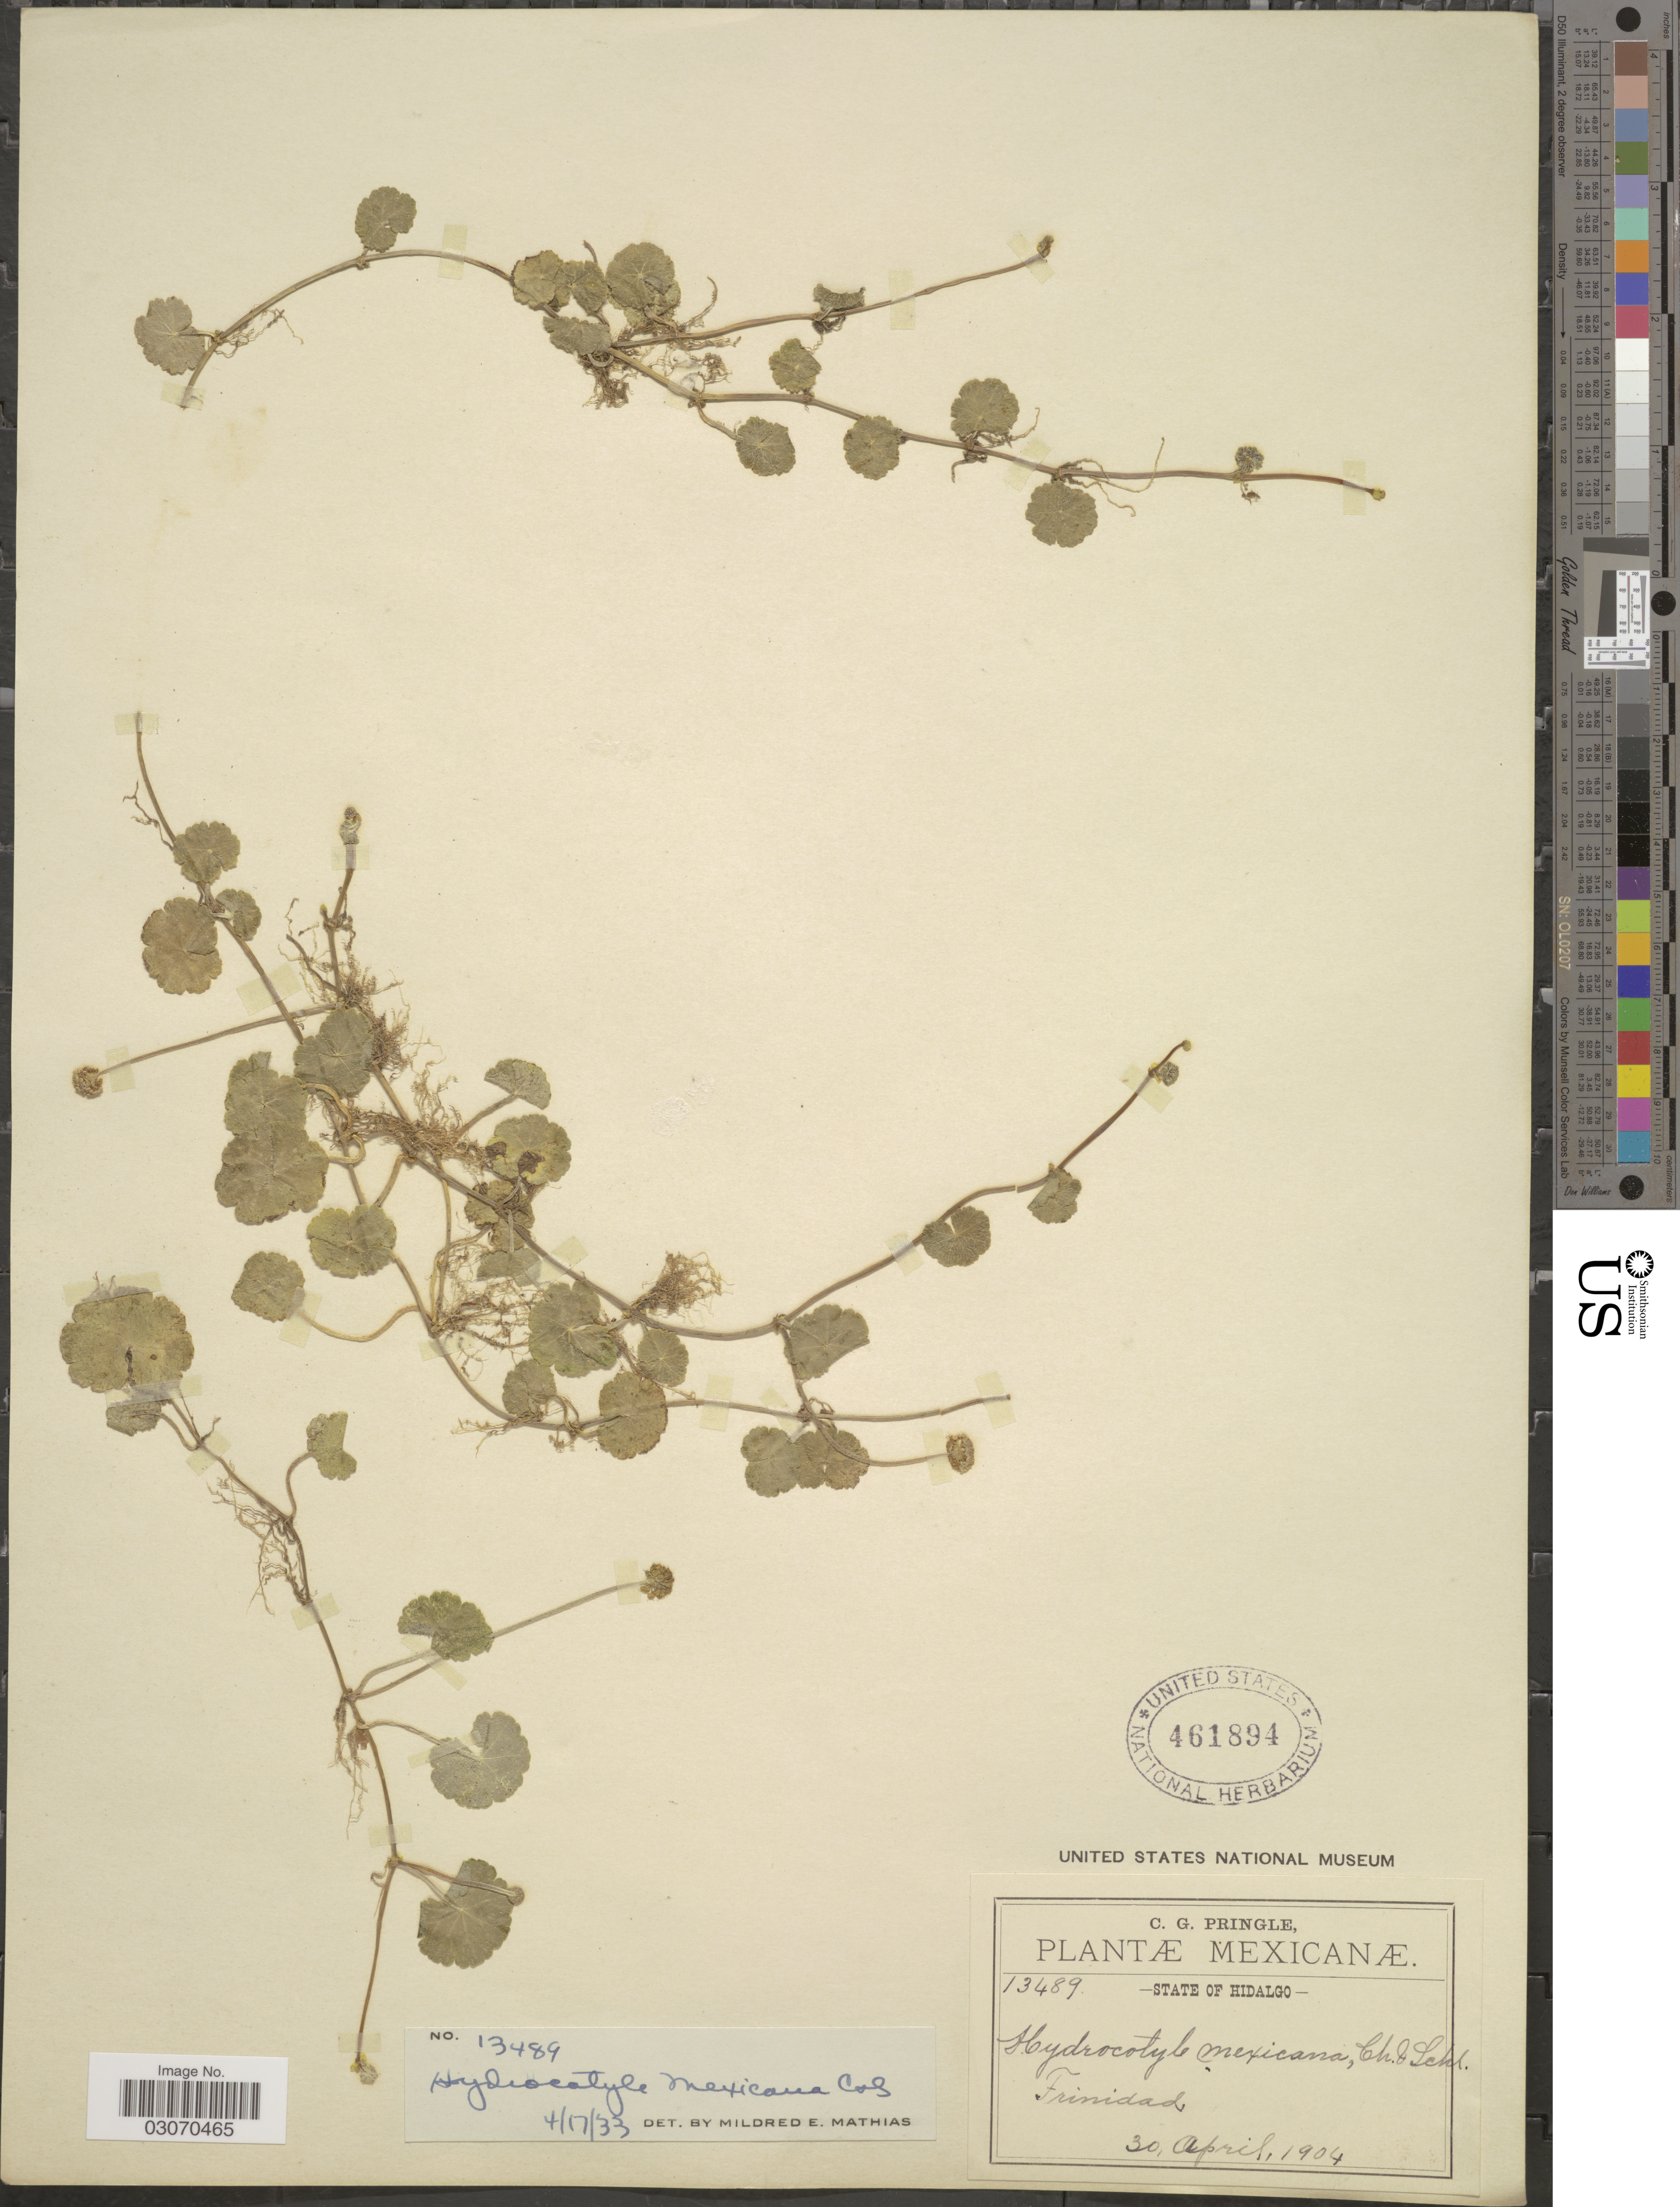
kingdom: Plantae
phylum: Tracheophyta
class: Magnoliopsida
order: Apiales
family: Araliaceae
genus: Hydrocotyle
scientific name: Hydrocotyle mexicana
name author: Schltdl. & Cham.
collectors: C. G. Pringle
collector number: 13489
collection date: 1904-04-30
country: Mexico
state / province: Hidalgo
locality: Trinidad.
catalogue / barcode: US 461894